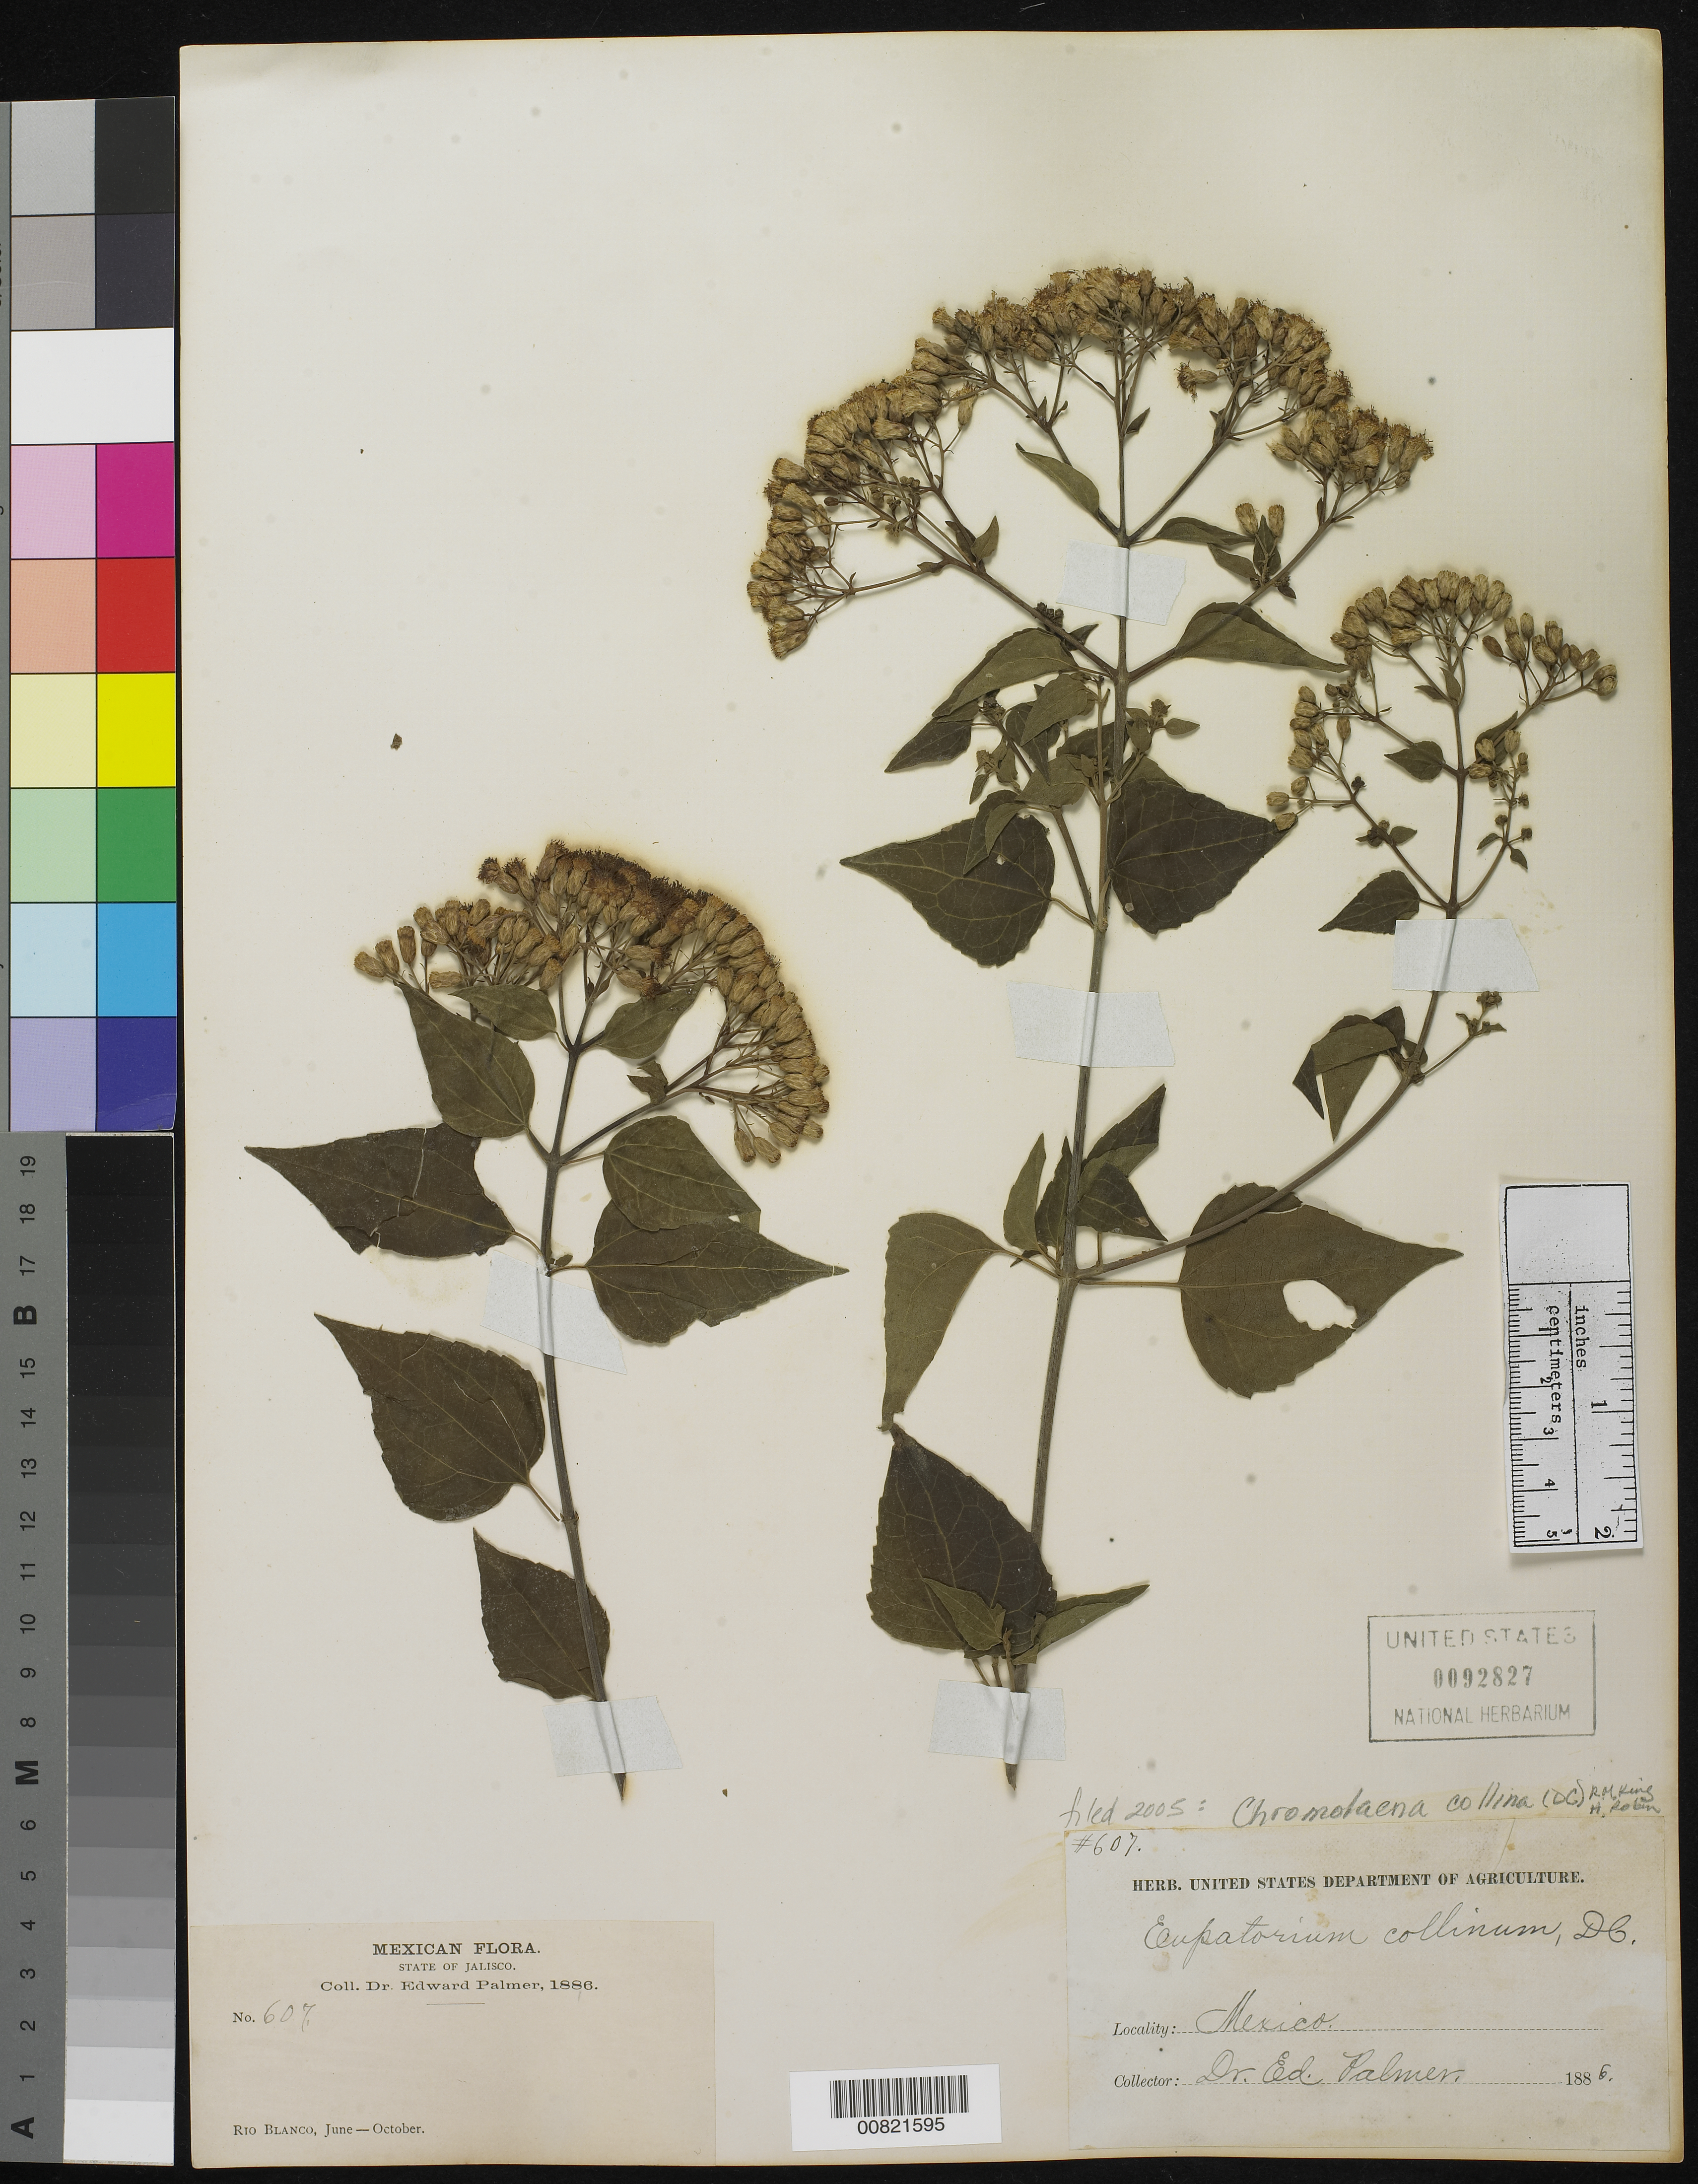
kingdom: Plantae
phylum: Tracheophyta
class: Magnoliopsida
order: Asterales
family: Asteraceae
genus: Chromolaena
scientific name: Chromolaena collina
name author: (DC.) R.M. King & H. Rob.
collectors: E. Palmer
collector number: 607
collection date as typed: Jun 1886 to -- Oct 1886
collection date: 1886-06/1886-10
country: Mexico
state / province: Jalisco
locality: Río Blanco, Jalisco.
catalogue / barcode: US 92827